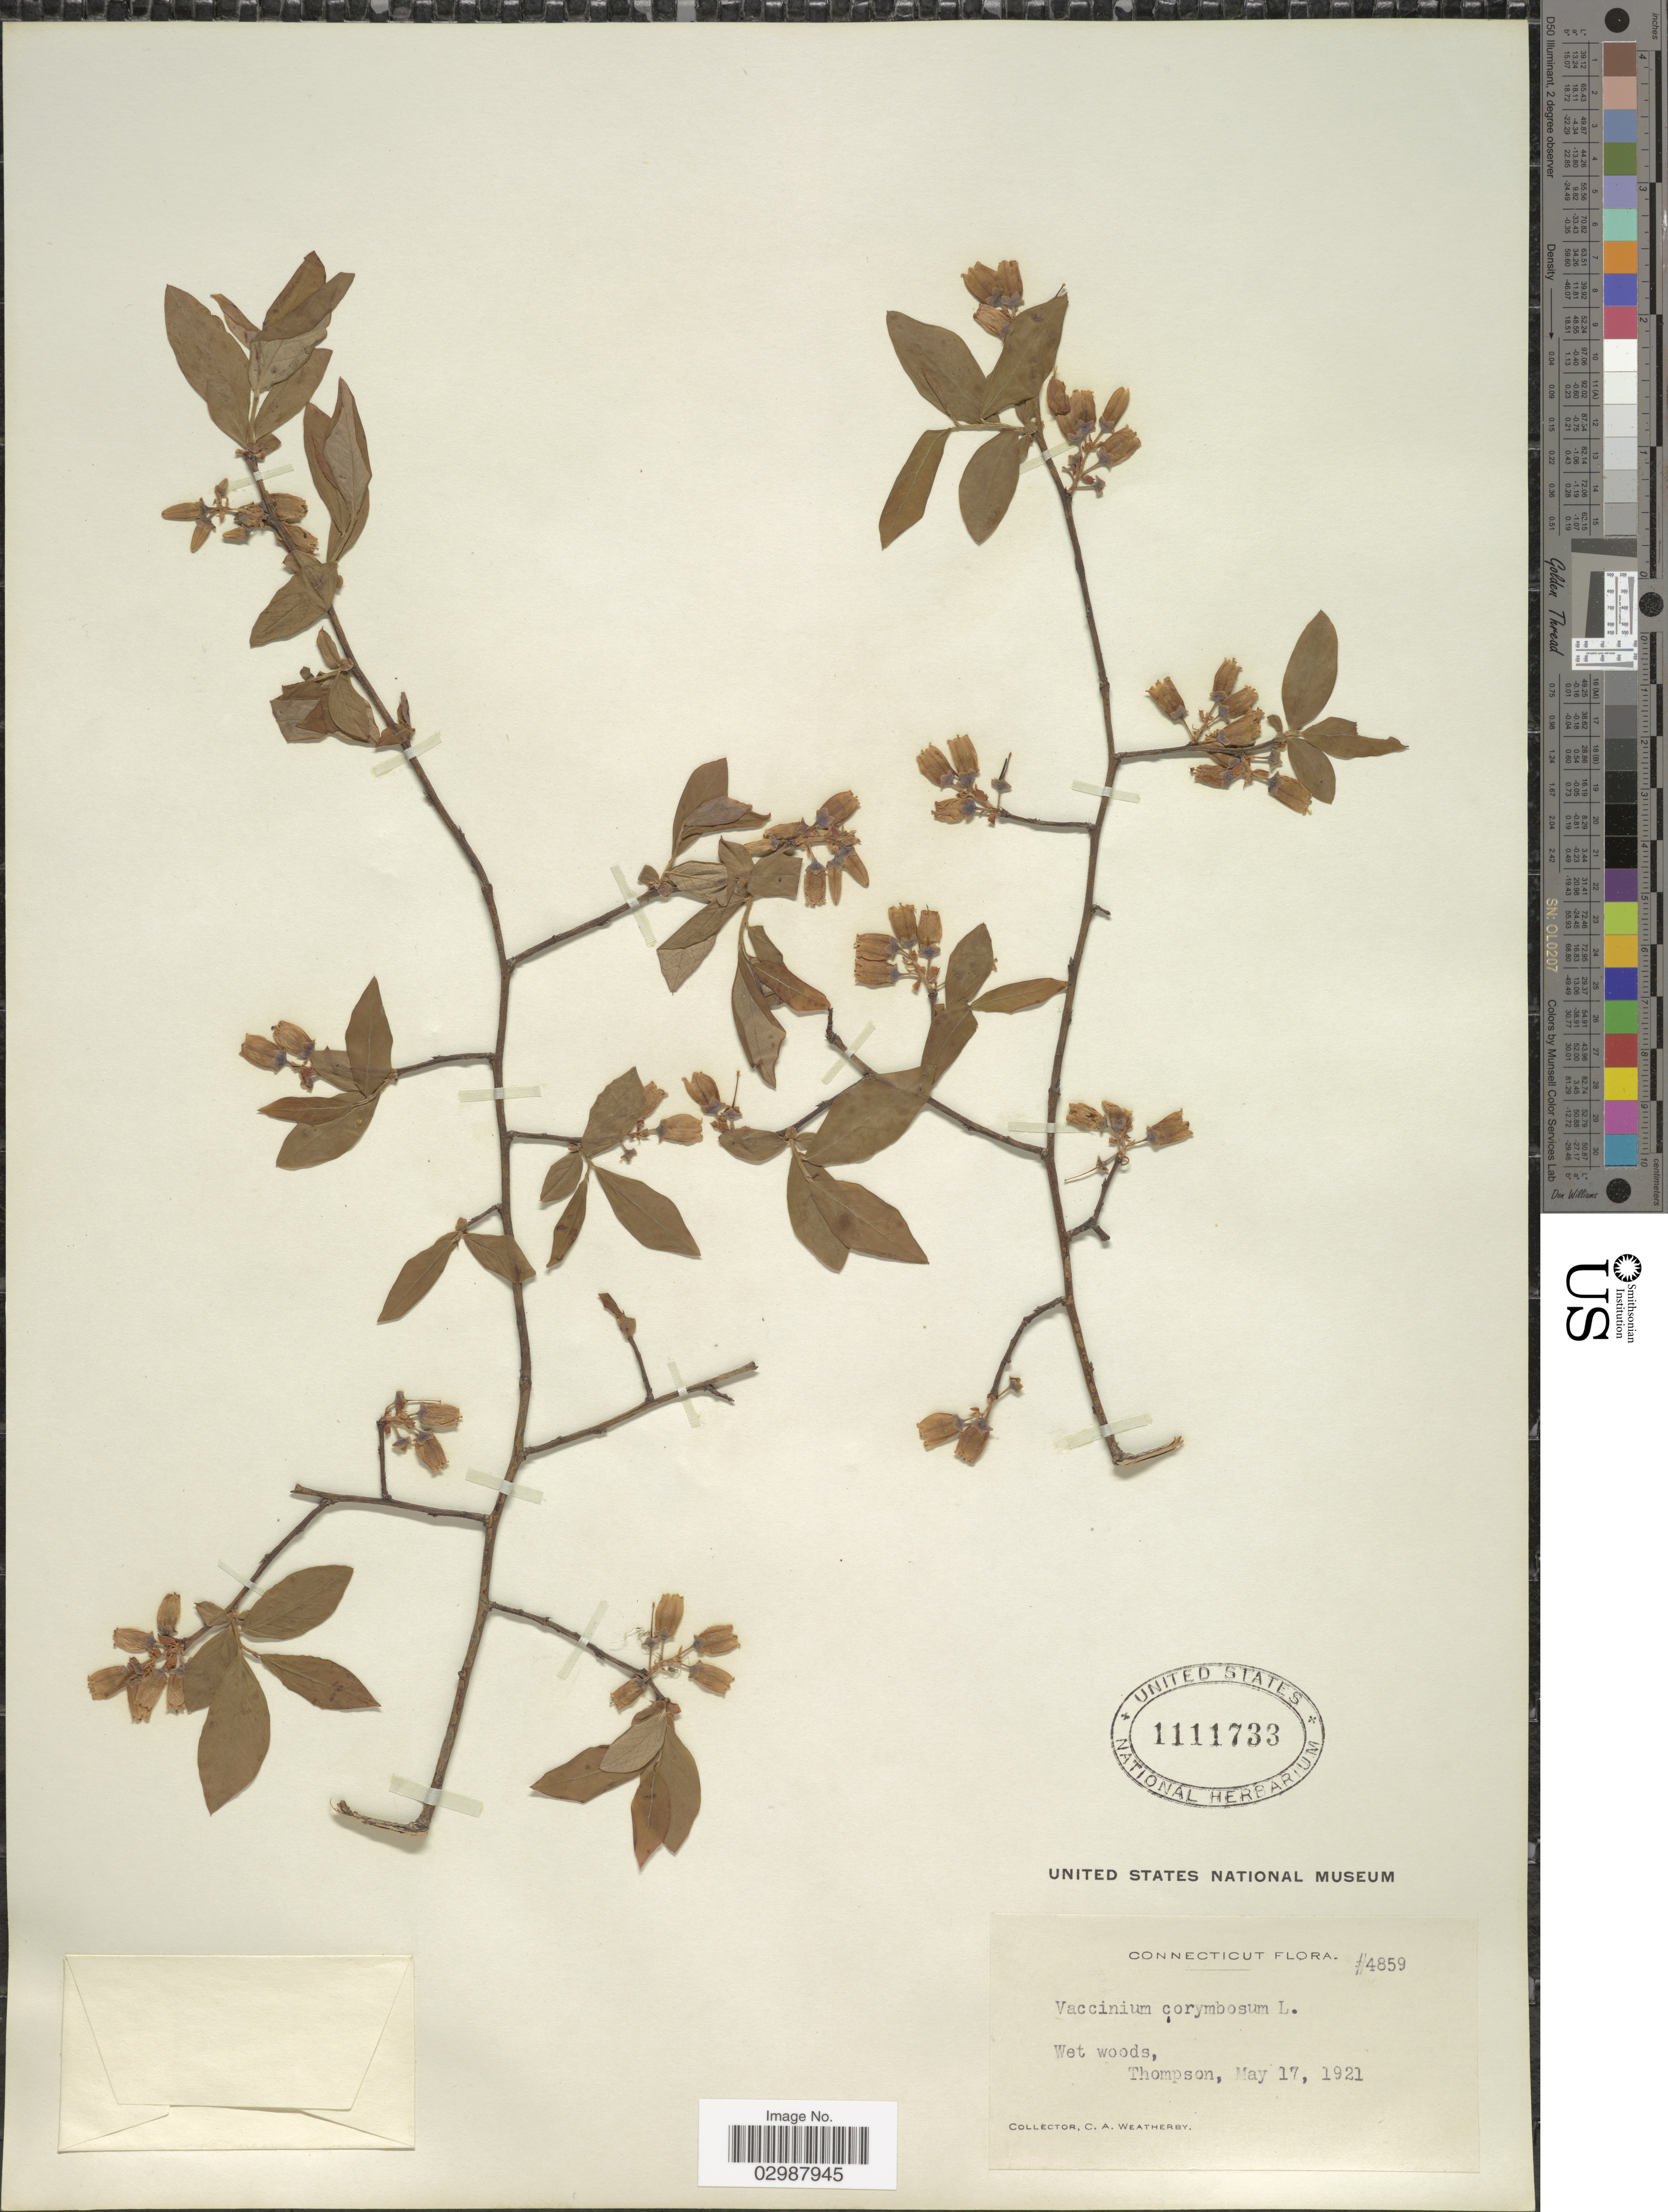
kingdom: Plantae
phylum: Tracheophyta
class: Magnoliopsida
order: Ericales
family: Ericaceae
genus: Vaccinium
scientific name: Vaccinium corymbosum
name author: L.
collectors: C. A. Weatherby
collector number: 4859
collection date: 1921-05-17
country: United States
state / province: Connecticut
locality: Wet woods, Thompson.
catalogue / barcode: US 1111733